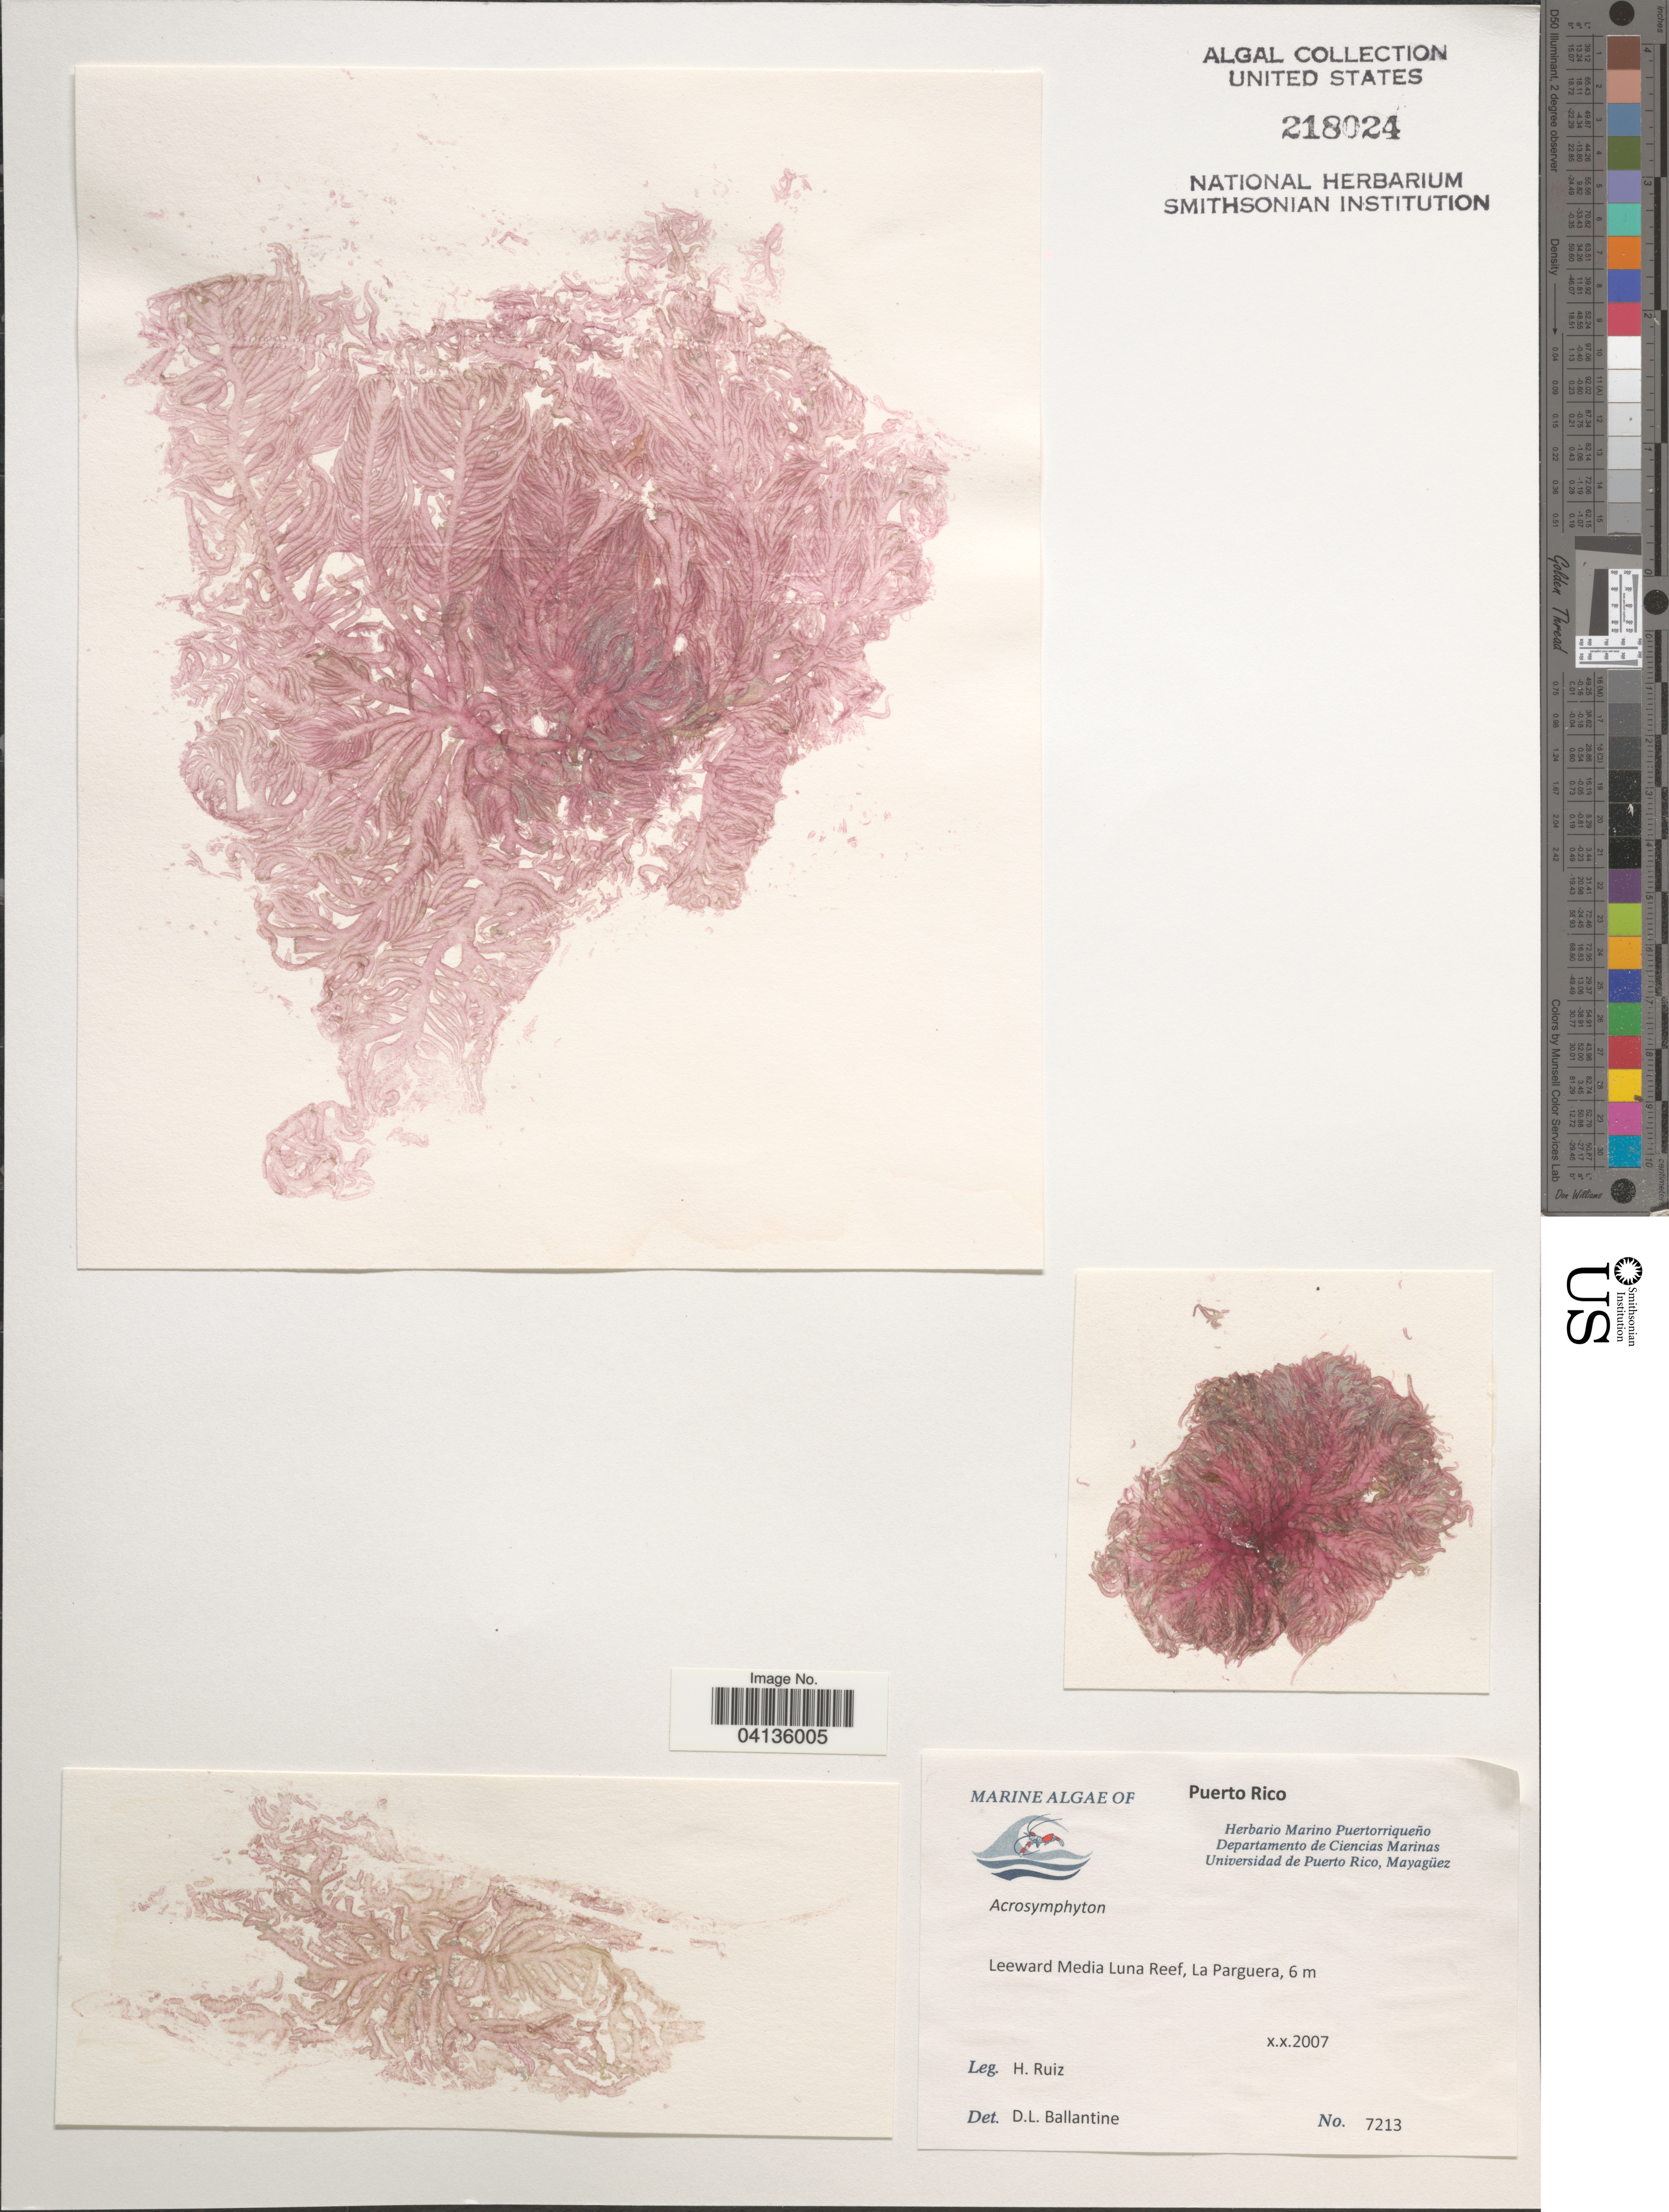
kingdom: Plantae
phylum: Rhodophyta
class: Florideophyceae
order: Acrosymphytales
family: Acrosymphytaceae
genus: Acrosymphyton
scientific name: Acrosymphyton sp.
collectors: H. Ruiz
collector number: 7213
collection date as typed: x.x.2007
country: Puerto Rico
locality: Leeward Media Luna Reef, La Parguera.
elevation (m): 6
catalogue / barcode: US 218024